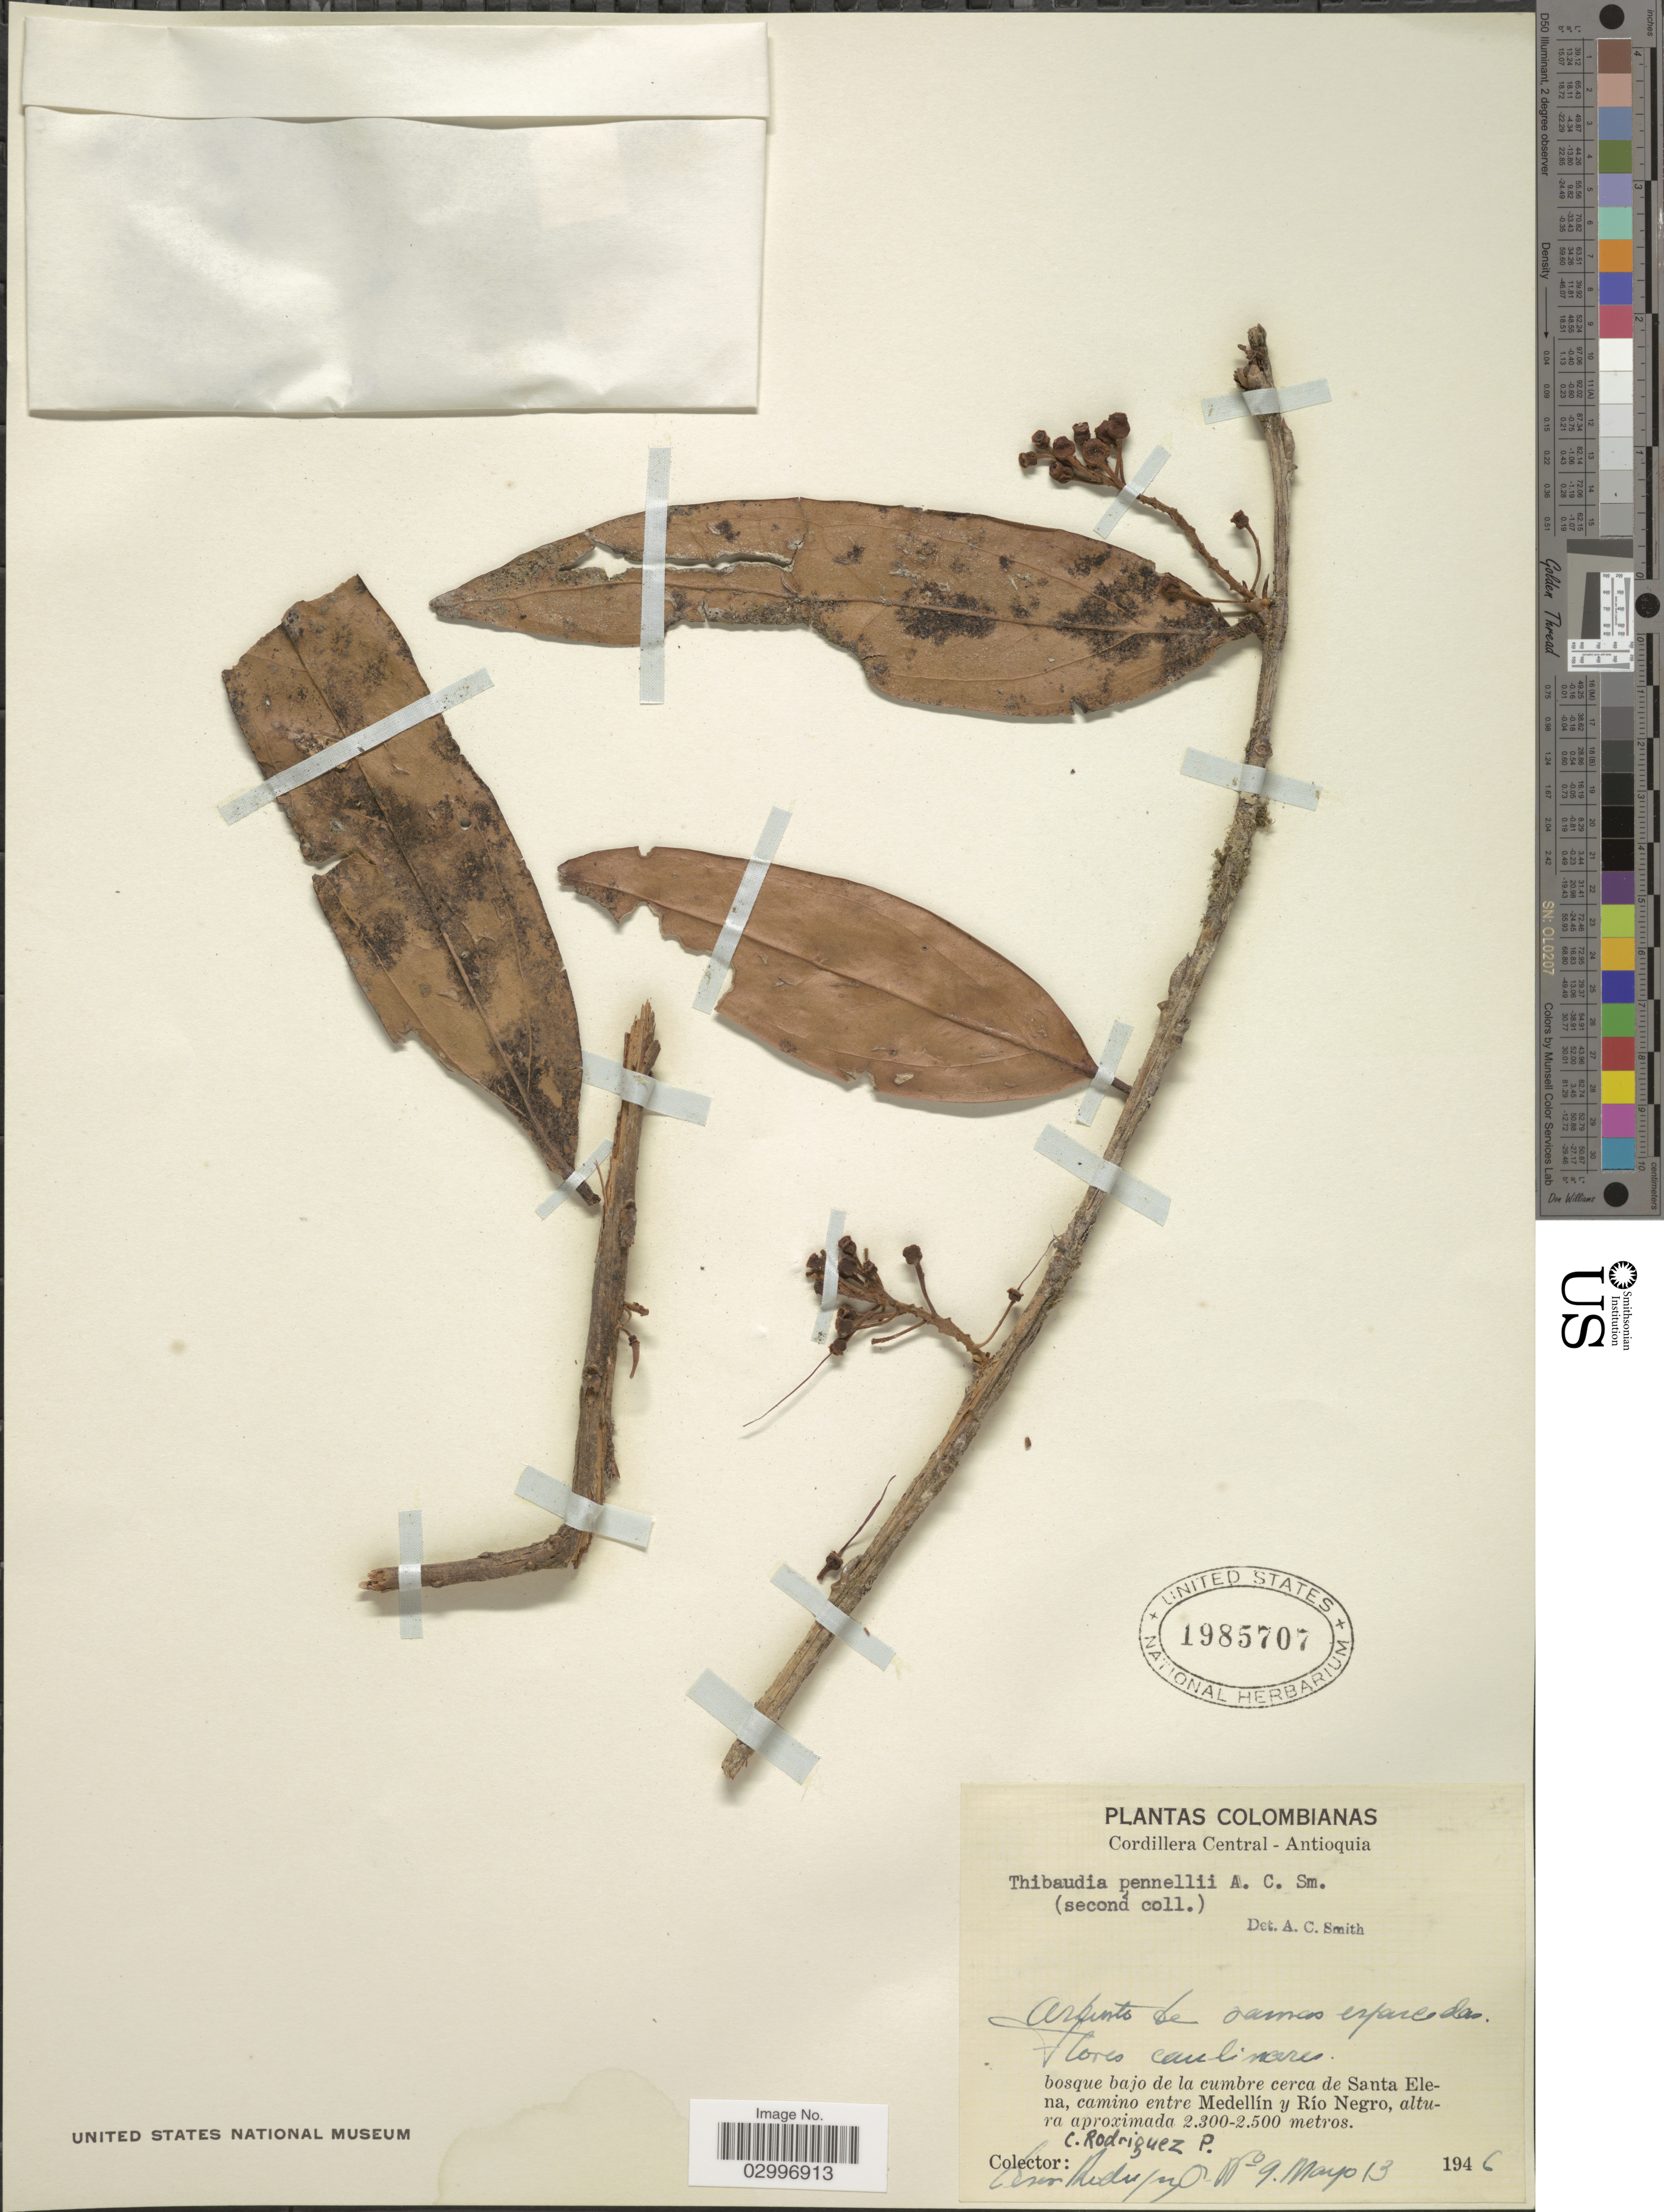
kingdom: Plantae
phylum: Tracheophyta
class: Magnoliopsida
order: Ericales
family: Ericaceae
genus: Thibaudia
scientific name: Thibaudia pennellii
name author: A.C. Sm.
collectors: C. Rodríguez-Prieto & Collector illegible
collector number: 9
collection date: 1946-05-13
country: Colombia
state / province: Antioquia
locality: Cordillera Central, bosque bajo de la cumbre cerca de Santa Elena, camino antre Medellín y Río Negro.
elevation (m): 2300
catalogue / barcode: US 1985707